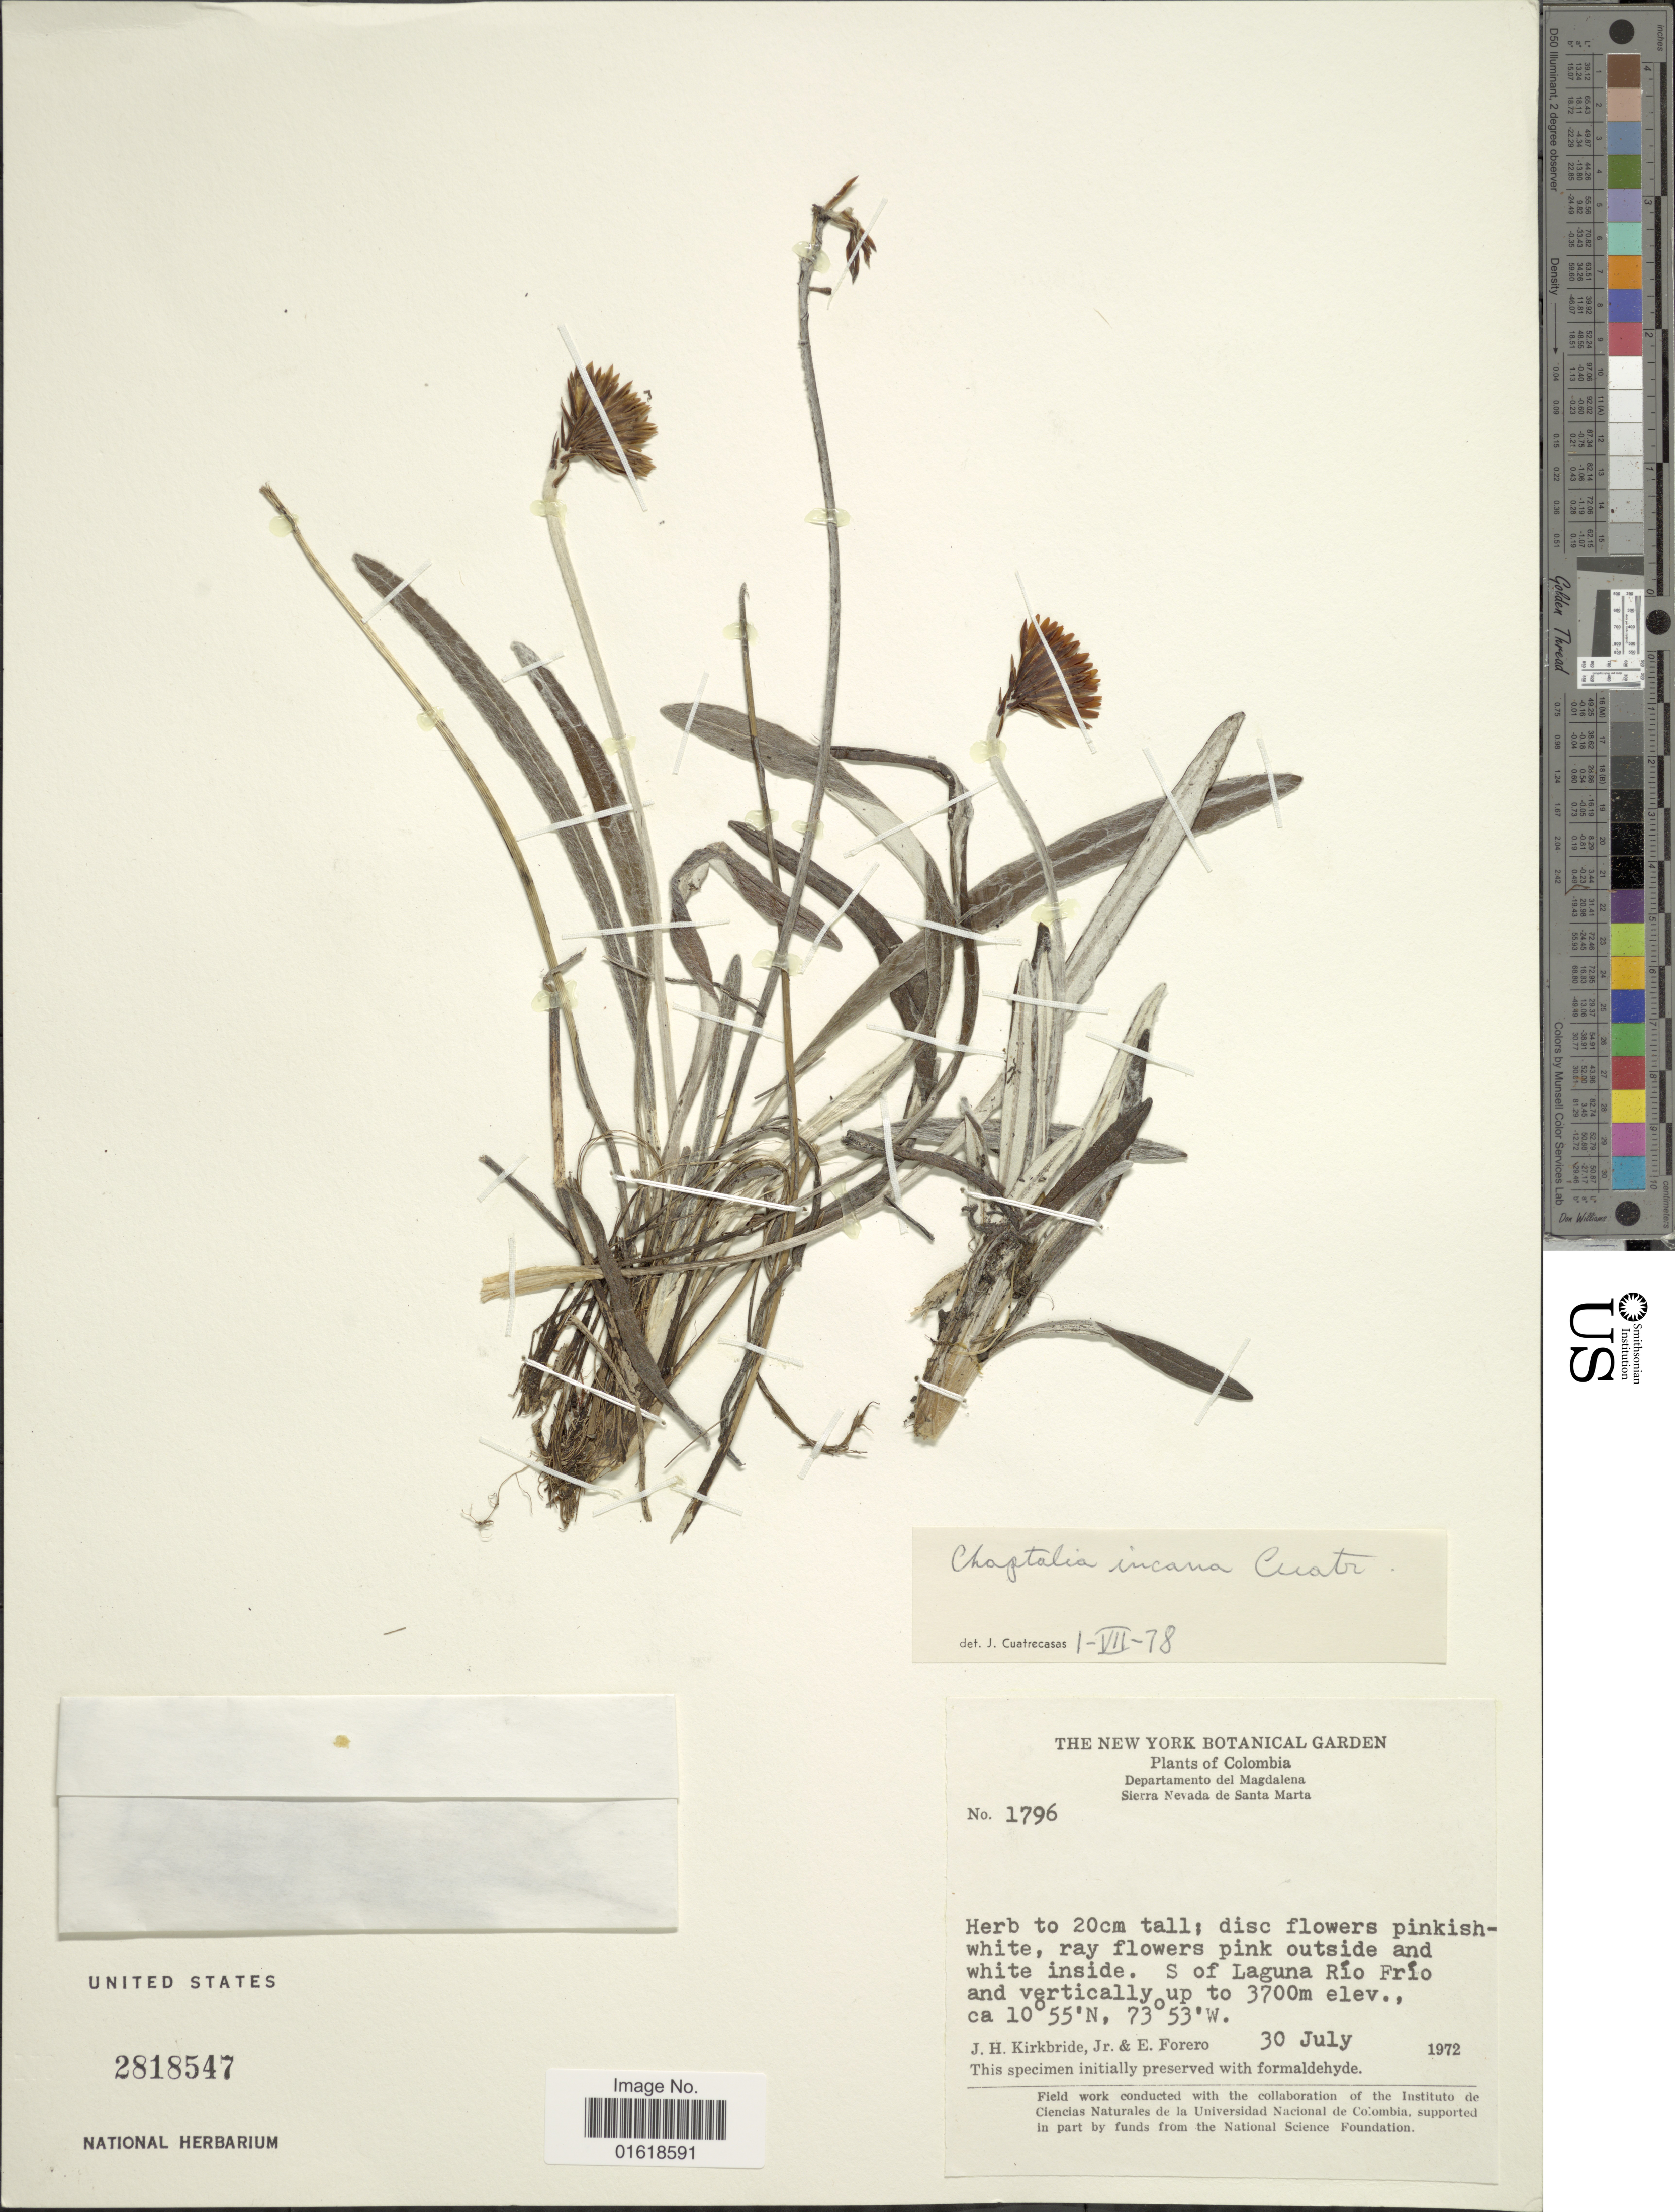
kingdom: Plantae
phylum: Tracheophyta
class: Magnoliopsida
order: Asterales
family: Asteraceae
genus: Chaptalia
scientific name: Chaptalia incana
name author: Cuatrec.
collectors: J. H. Kirkbride & E. Forero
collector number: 1796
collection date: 1972-07-30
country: Colombia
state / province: Magdalena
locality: Departamento del Magdalena. Sierra Nevada de Santa Marta. S of Laguna Río Frío.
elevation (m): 3700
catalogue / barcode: US 2818547